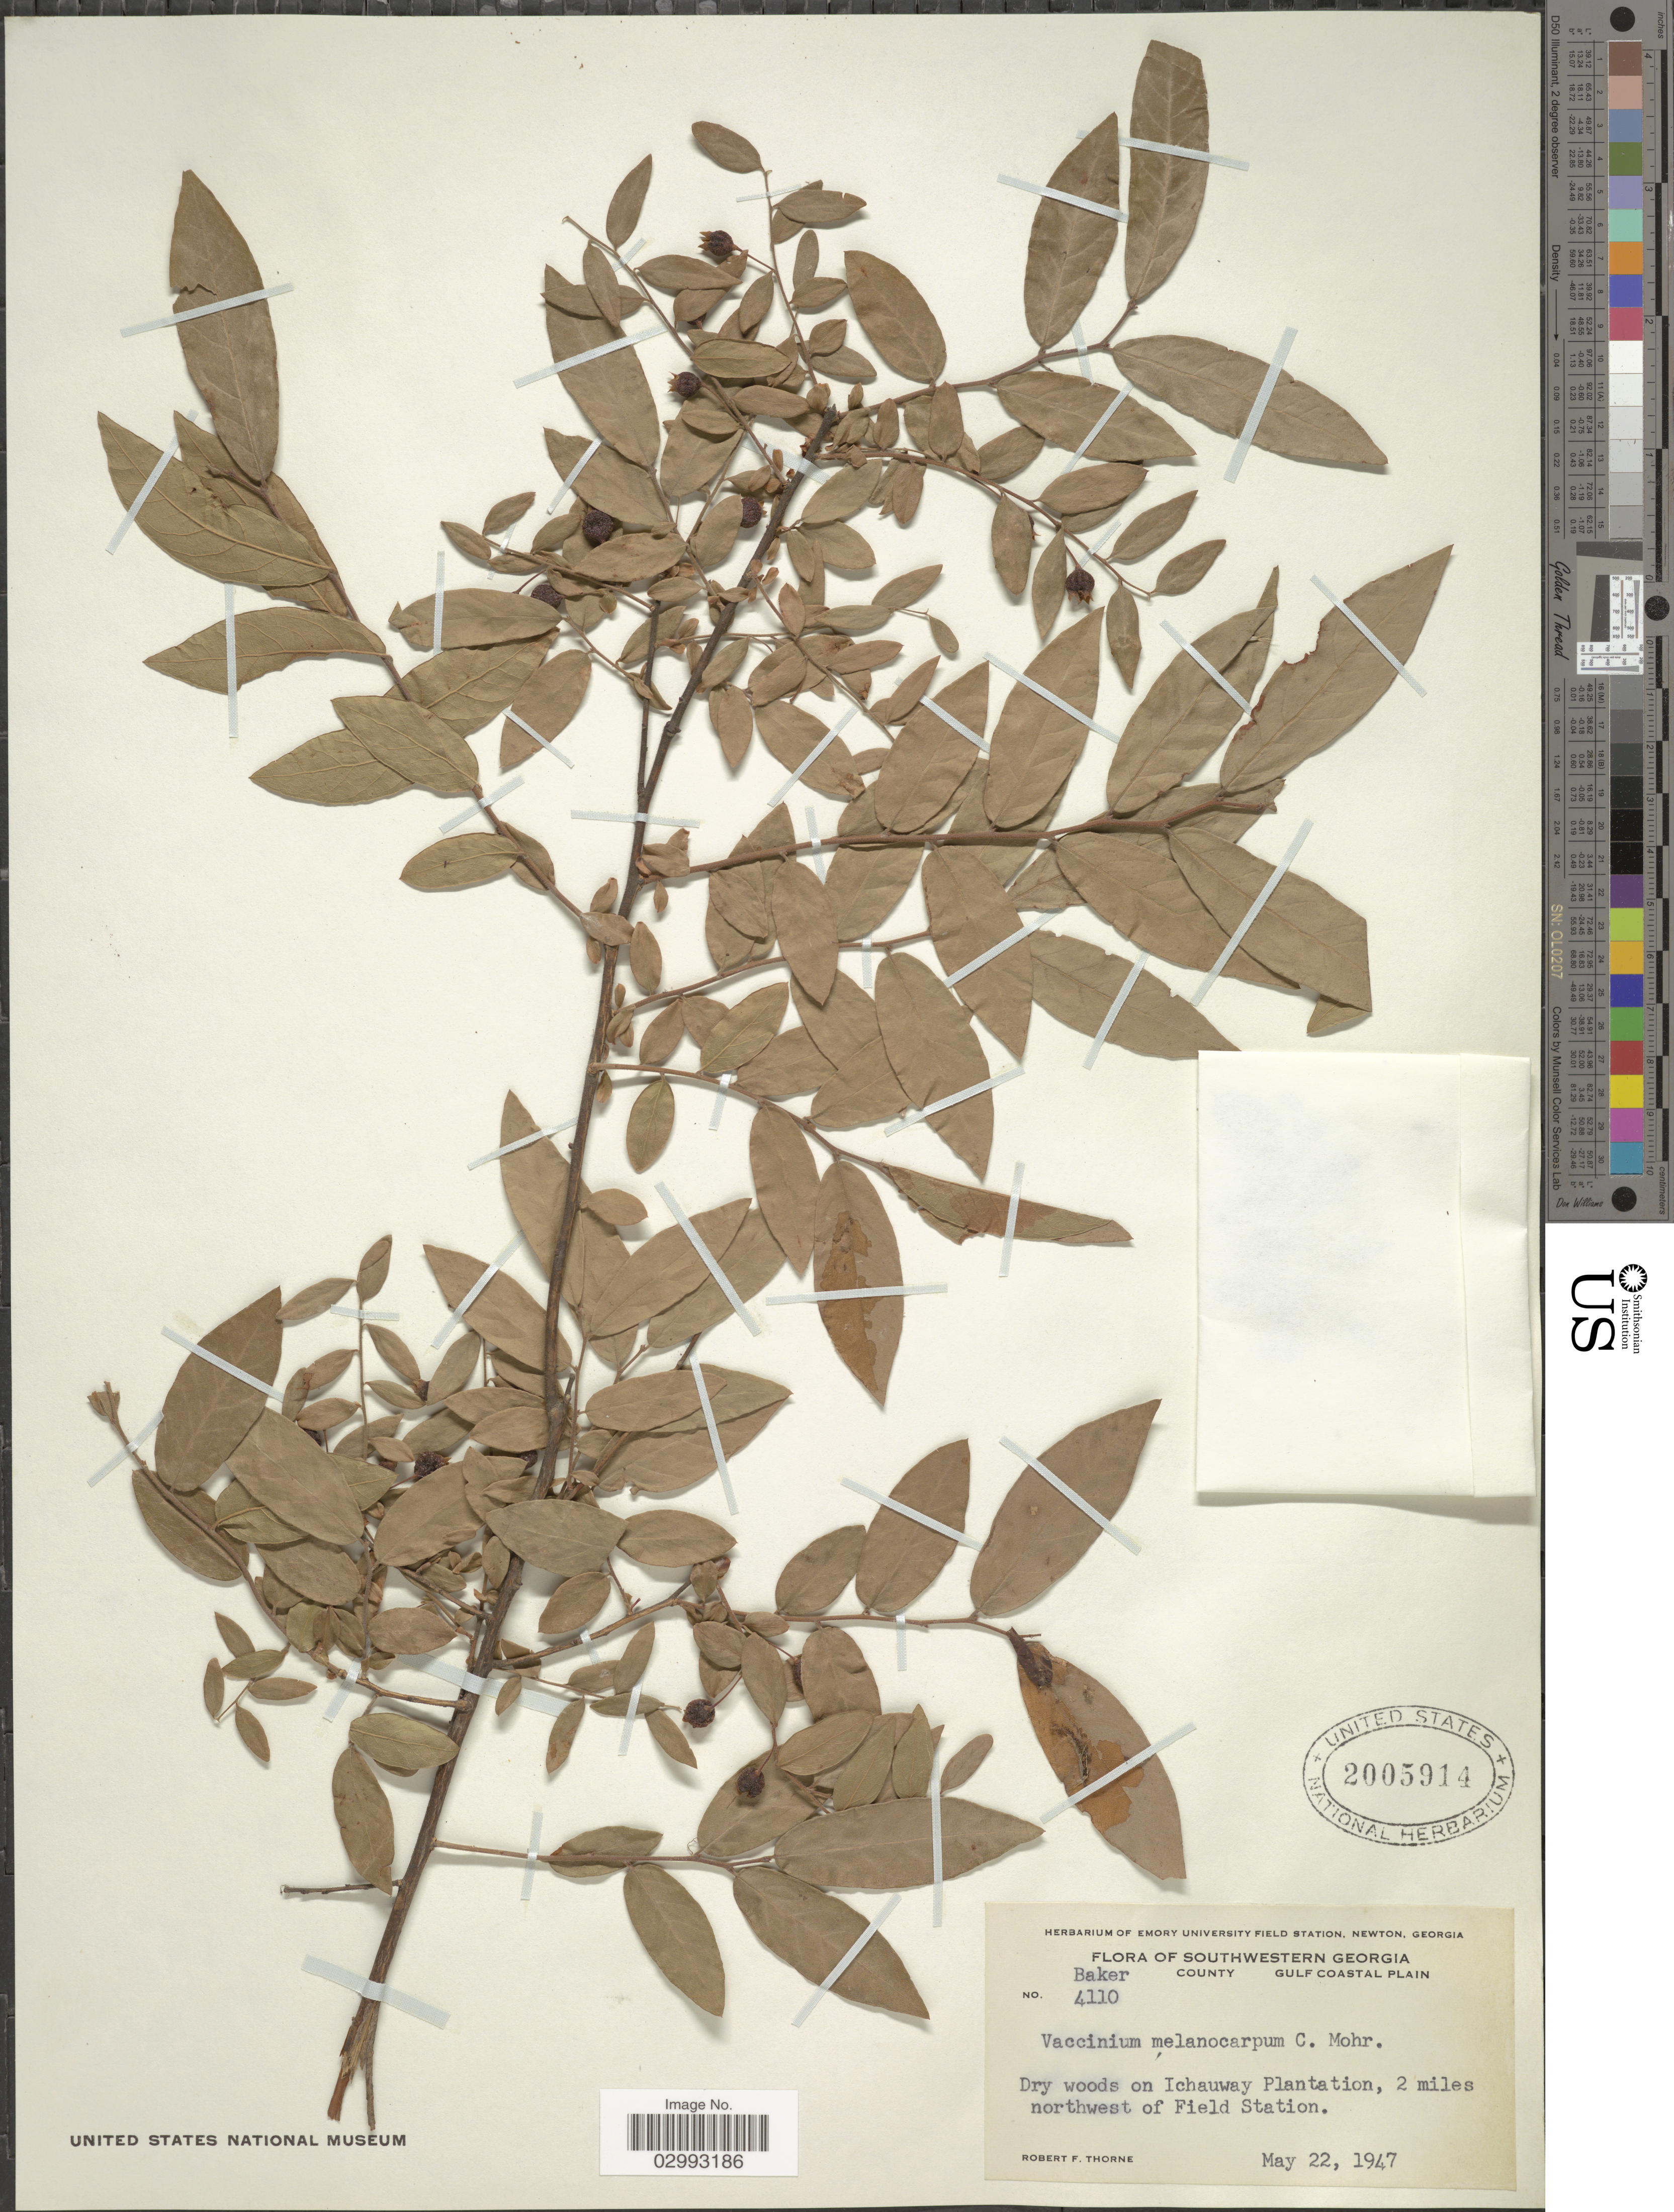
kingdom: Plantae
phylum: Tracheophyta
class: Magnoliopsida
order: Ericales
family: Ericaceae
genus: Polycodium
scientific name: Polycodium melanocarpum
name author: (C. Mohr) Small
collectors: R. F. Thorne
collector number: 4110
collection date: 1947-05-22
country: United States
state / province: Georgia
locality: Southwestern Georgia. Baker County Gulf Coastal Plain. On Ichauway Plantation, 2 miles northwest of Field Station.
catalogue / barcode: US 2005914